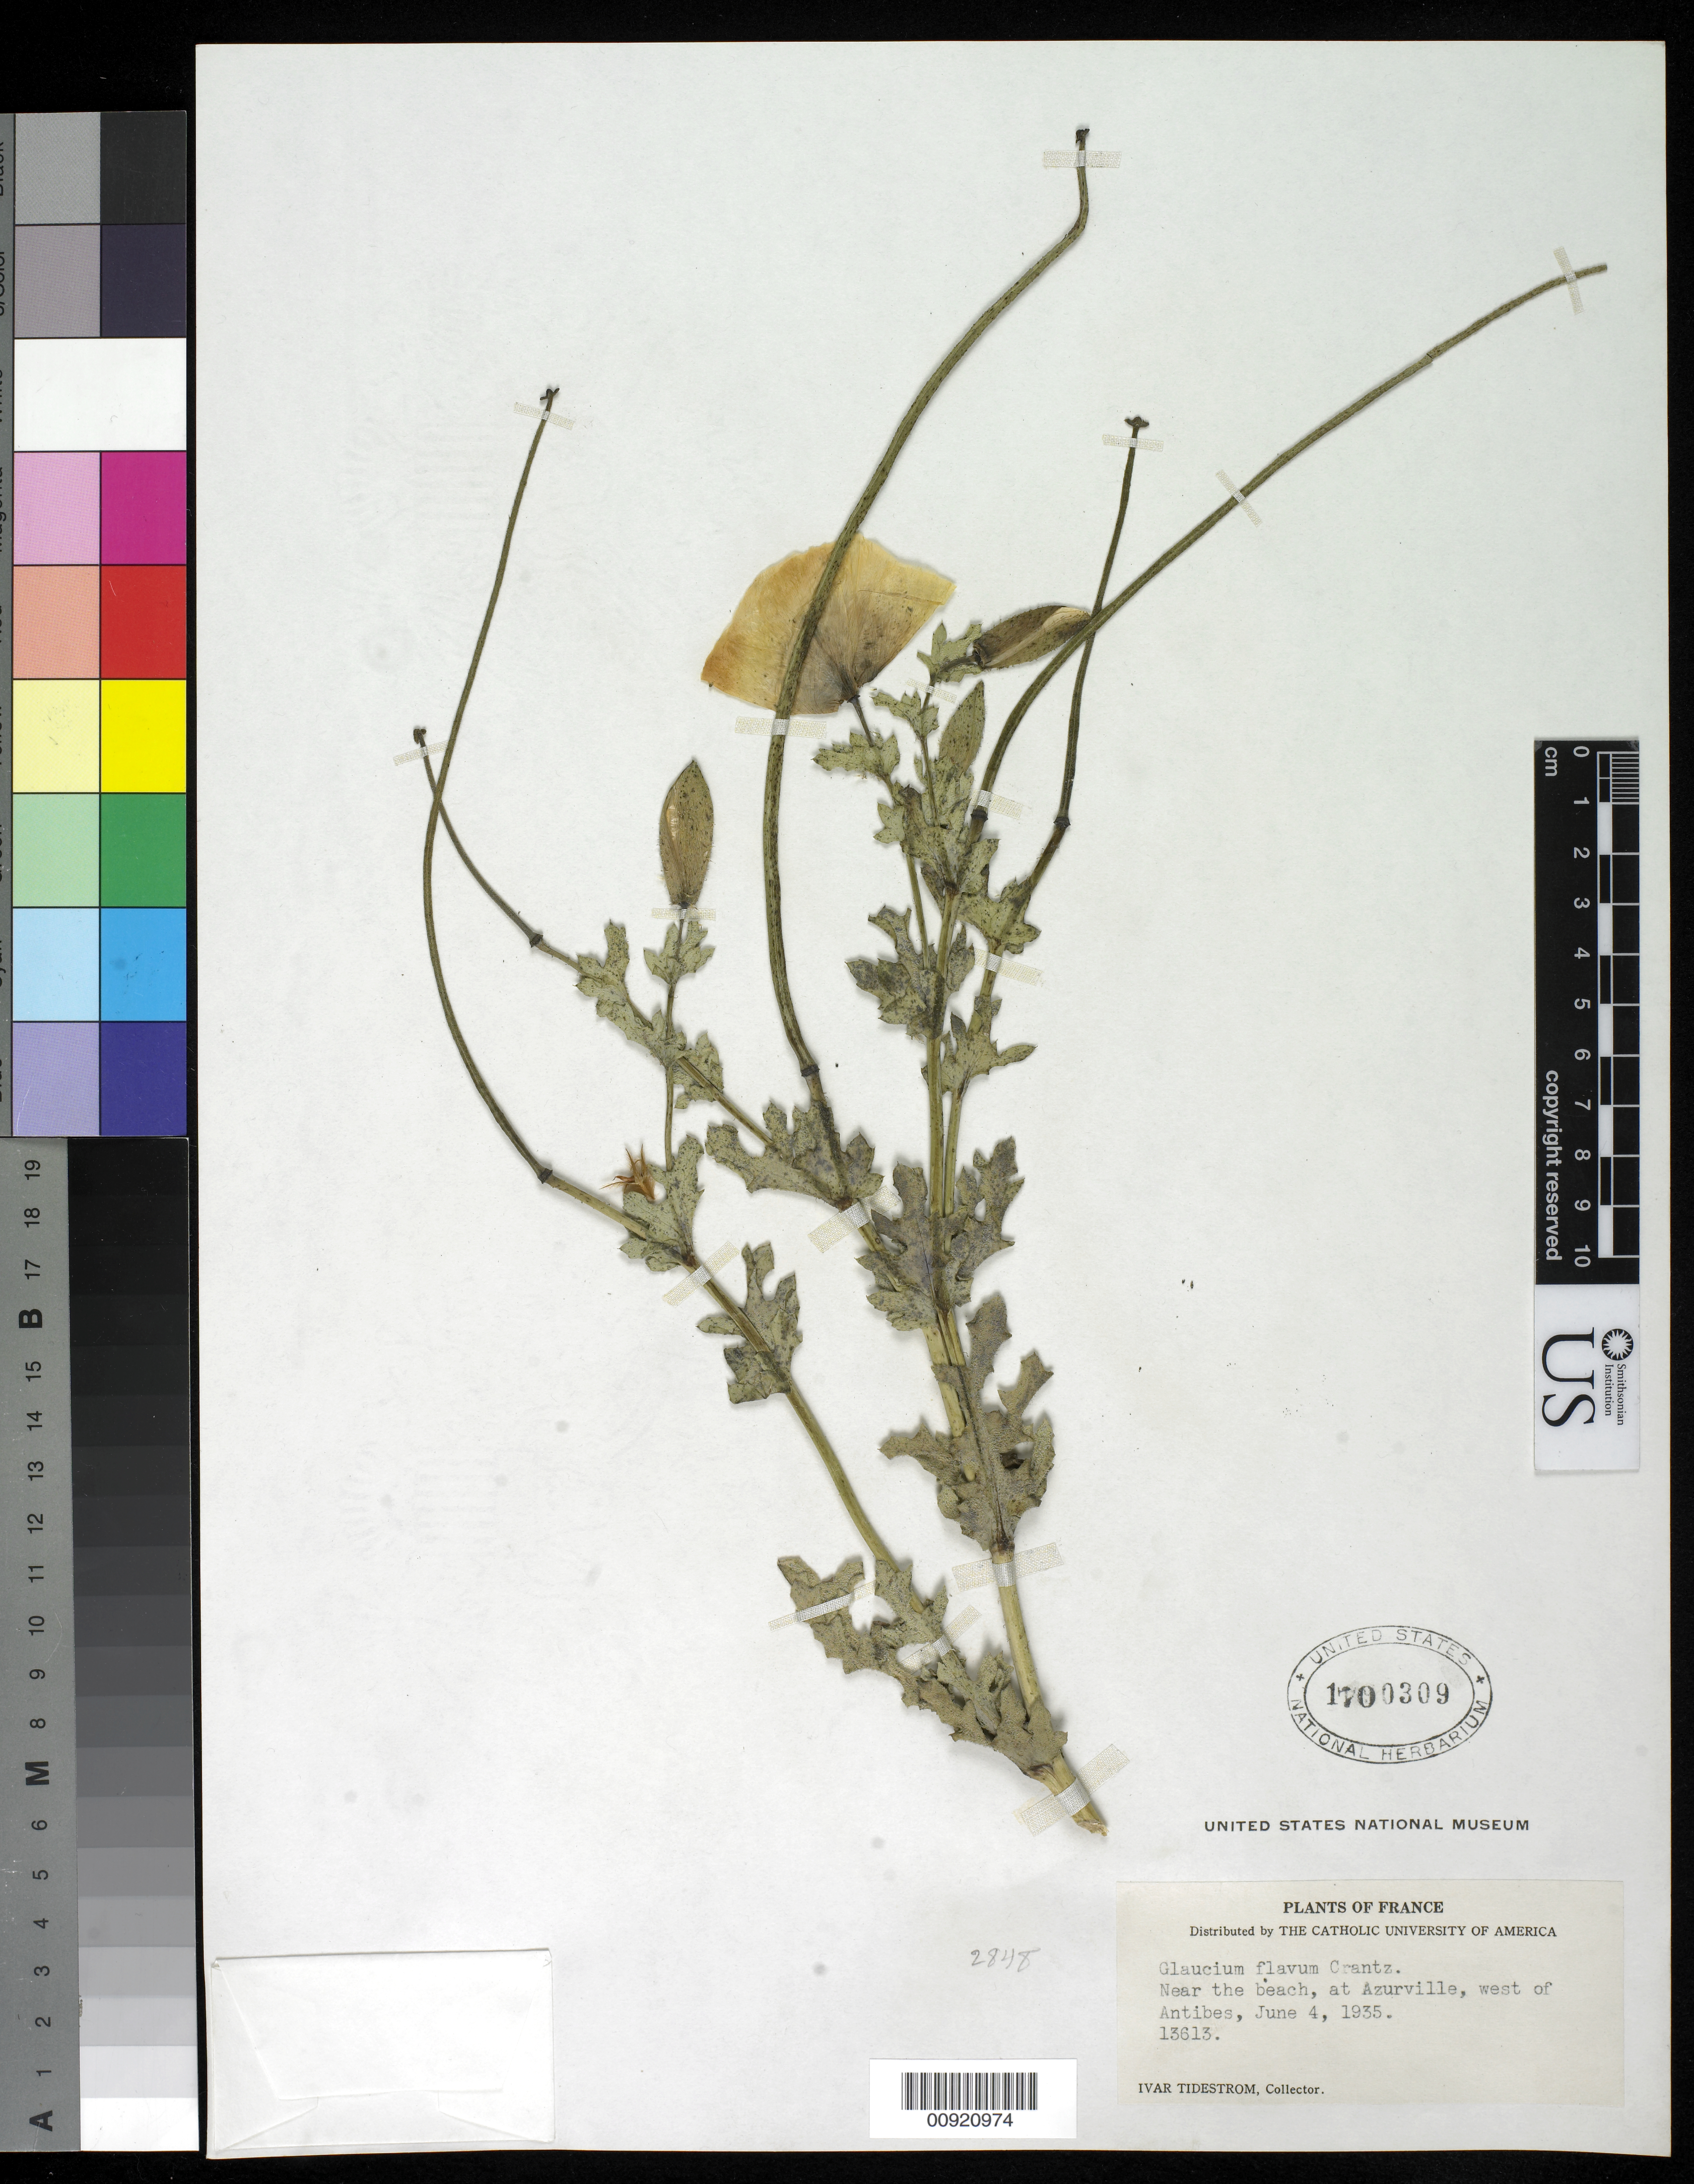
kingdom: Plantae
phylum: Tracheophyta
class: Magnoliopsida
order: Ranunculales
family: Papaveraceae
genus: Glaucium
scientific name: Glaucium flavum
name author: Crantz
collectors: I. F. Tidestrom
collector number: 13613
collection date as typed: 04 Jun 1935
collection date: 1935-06-04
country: France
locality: Near the beach, at Azurville, west of Antibes.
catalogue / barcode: US 1700309